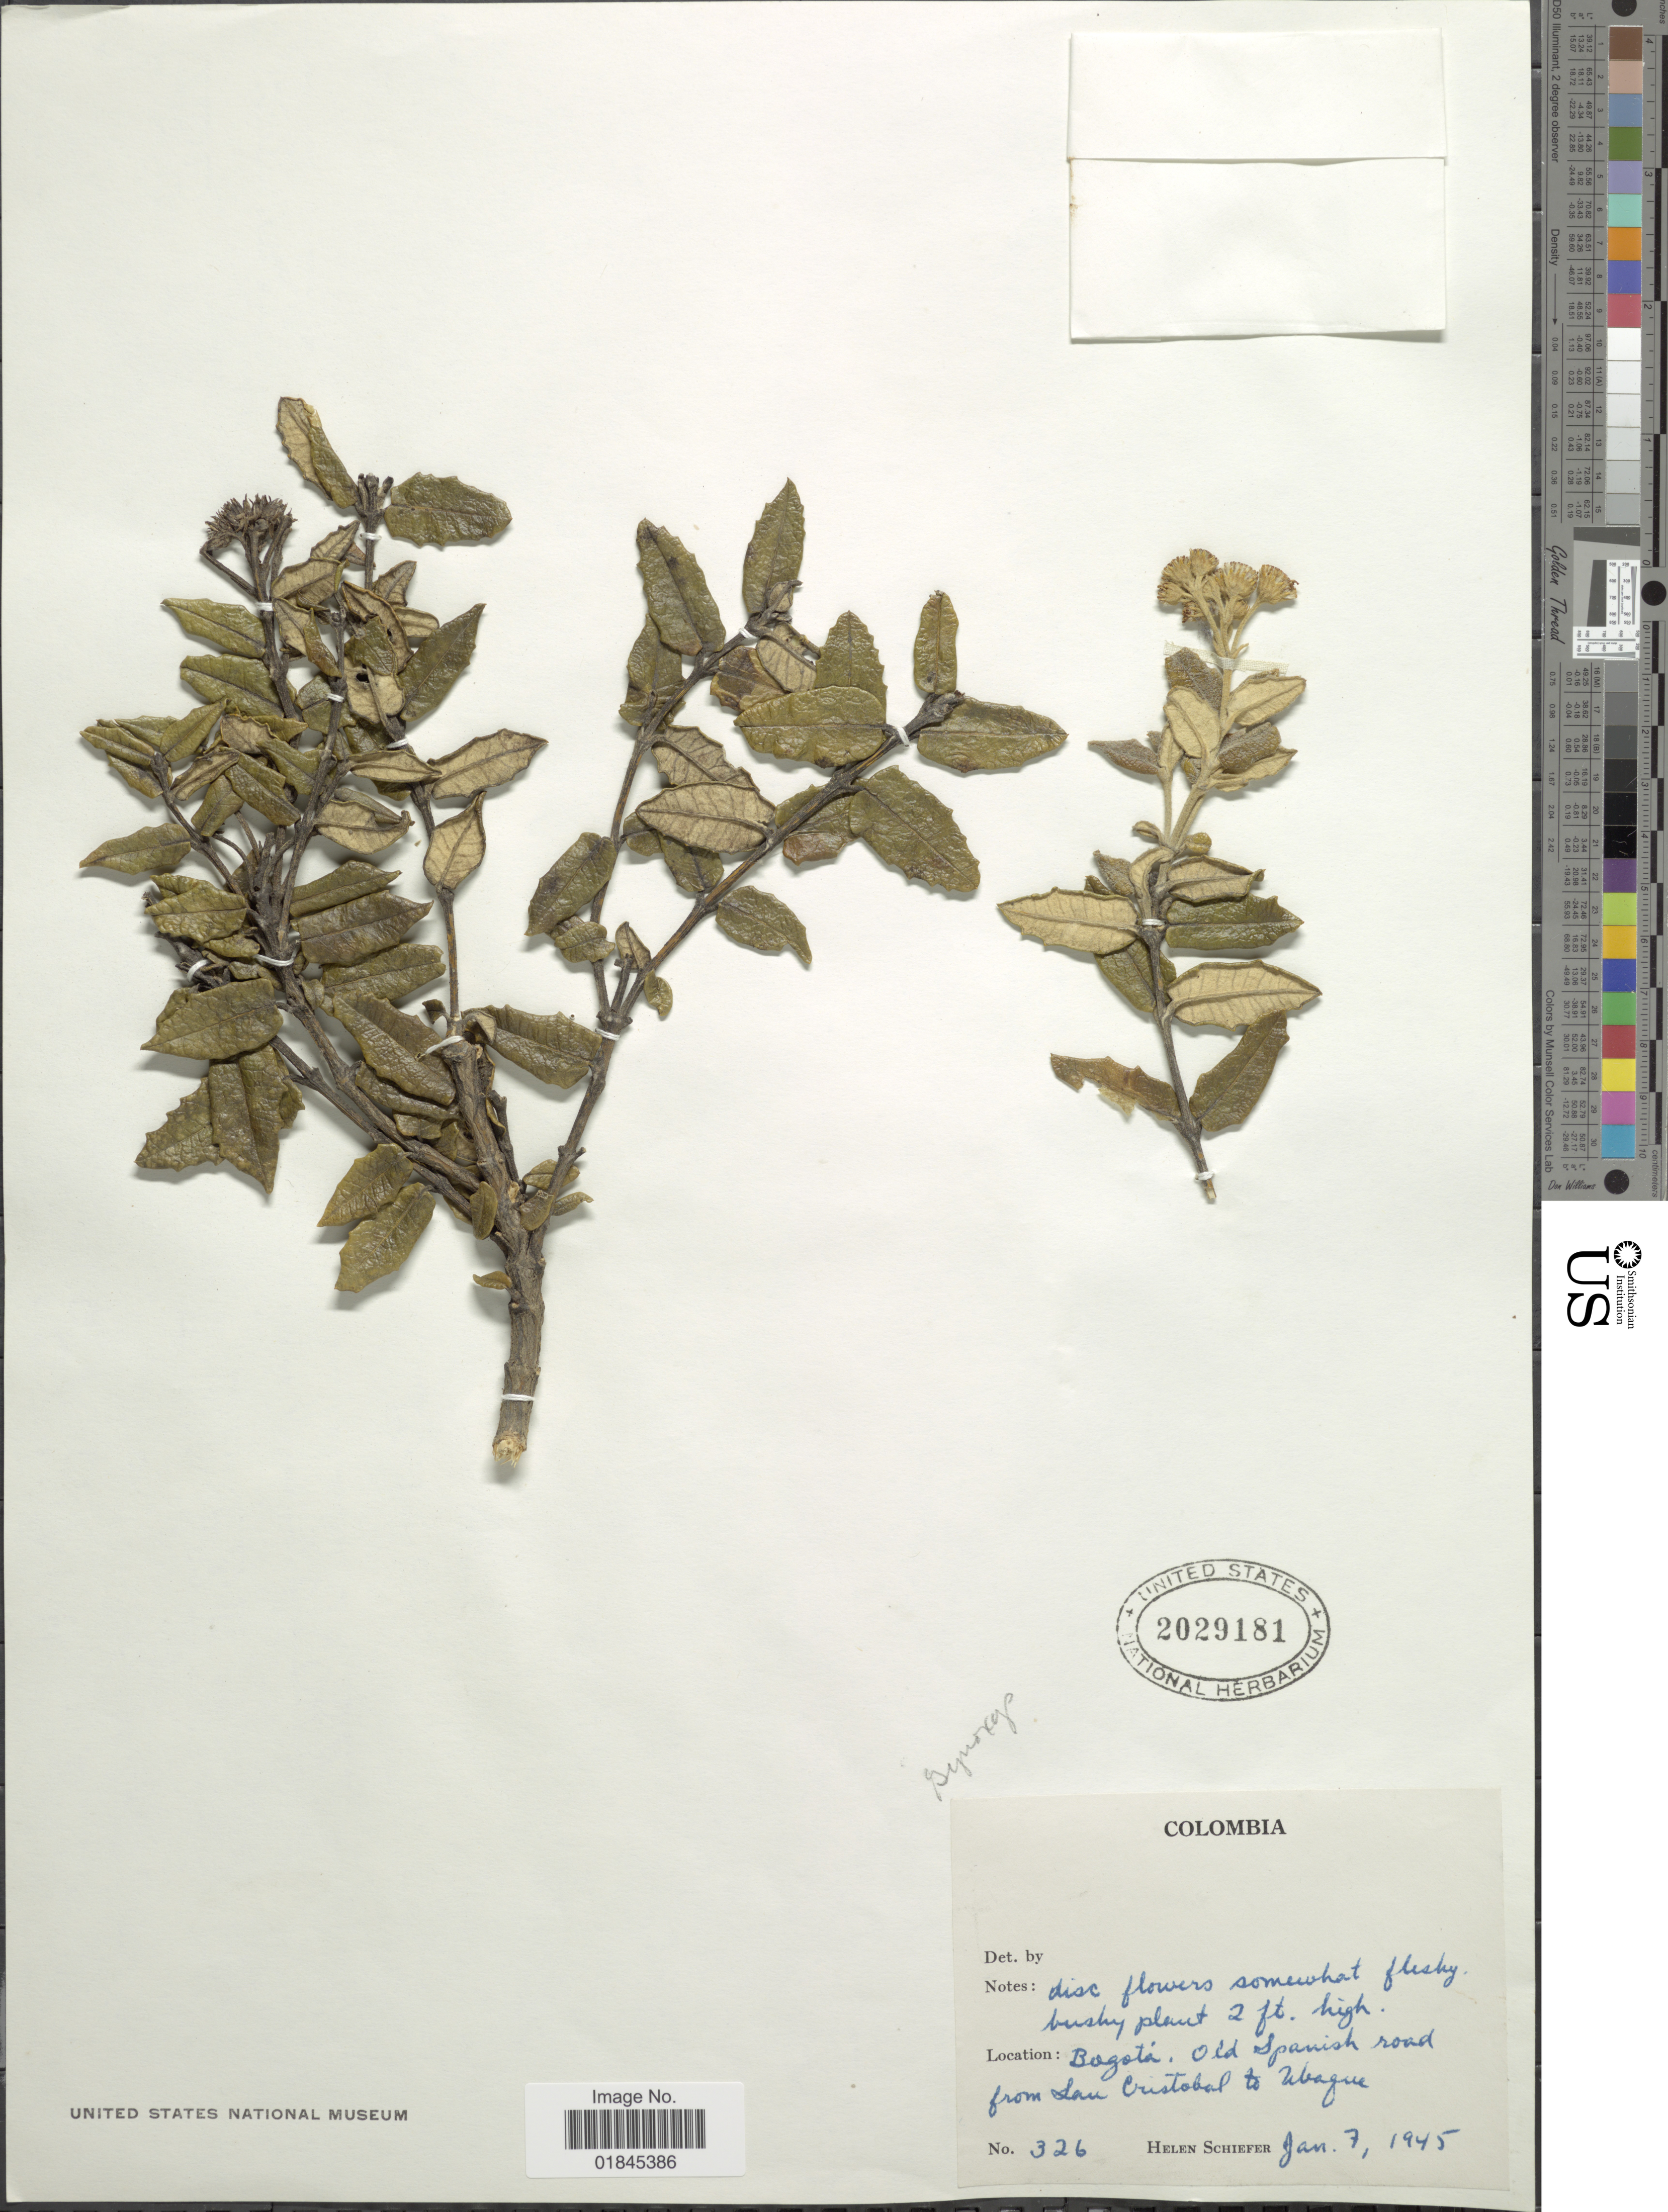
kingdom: Plantae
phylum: Tracheophyta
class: Magnoliopsida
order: Asterales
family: Asteraceae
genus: Pentacalia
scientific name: Pentacalia ilicifolia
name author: (L. f.) Cuatrec. & H. Rob.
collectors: H. Schiefer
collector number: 326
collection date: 1945-01-07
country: Colombia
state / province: Bogota D.C.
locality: Bogotá. Old Spanish road from San Cristobal to Ubaque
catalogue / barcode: US 2029181